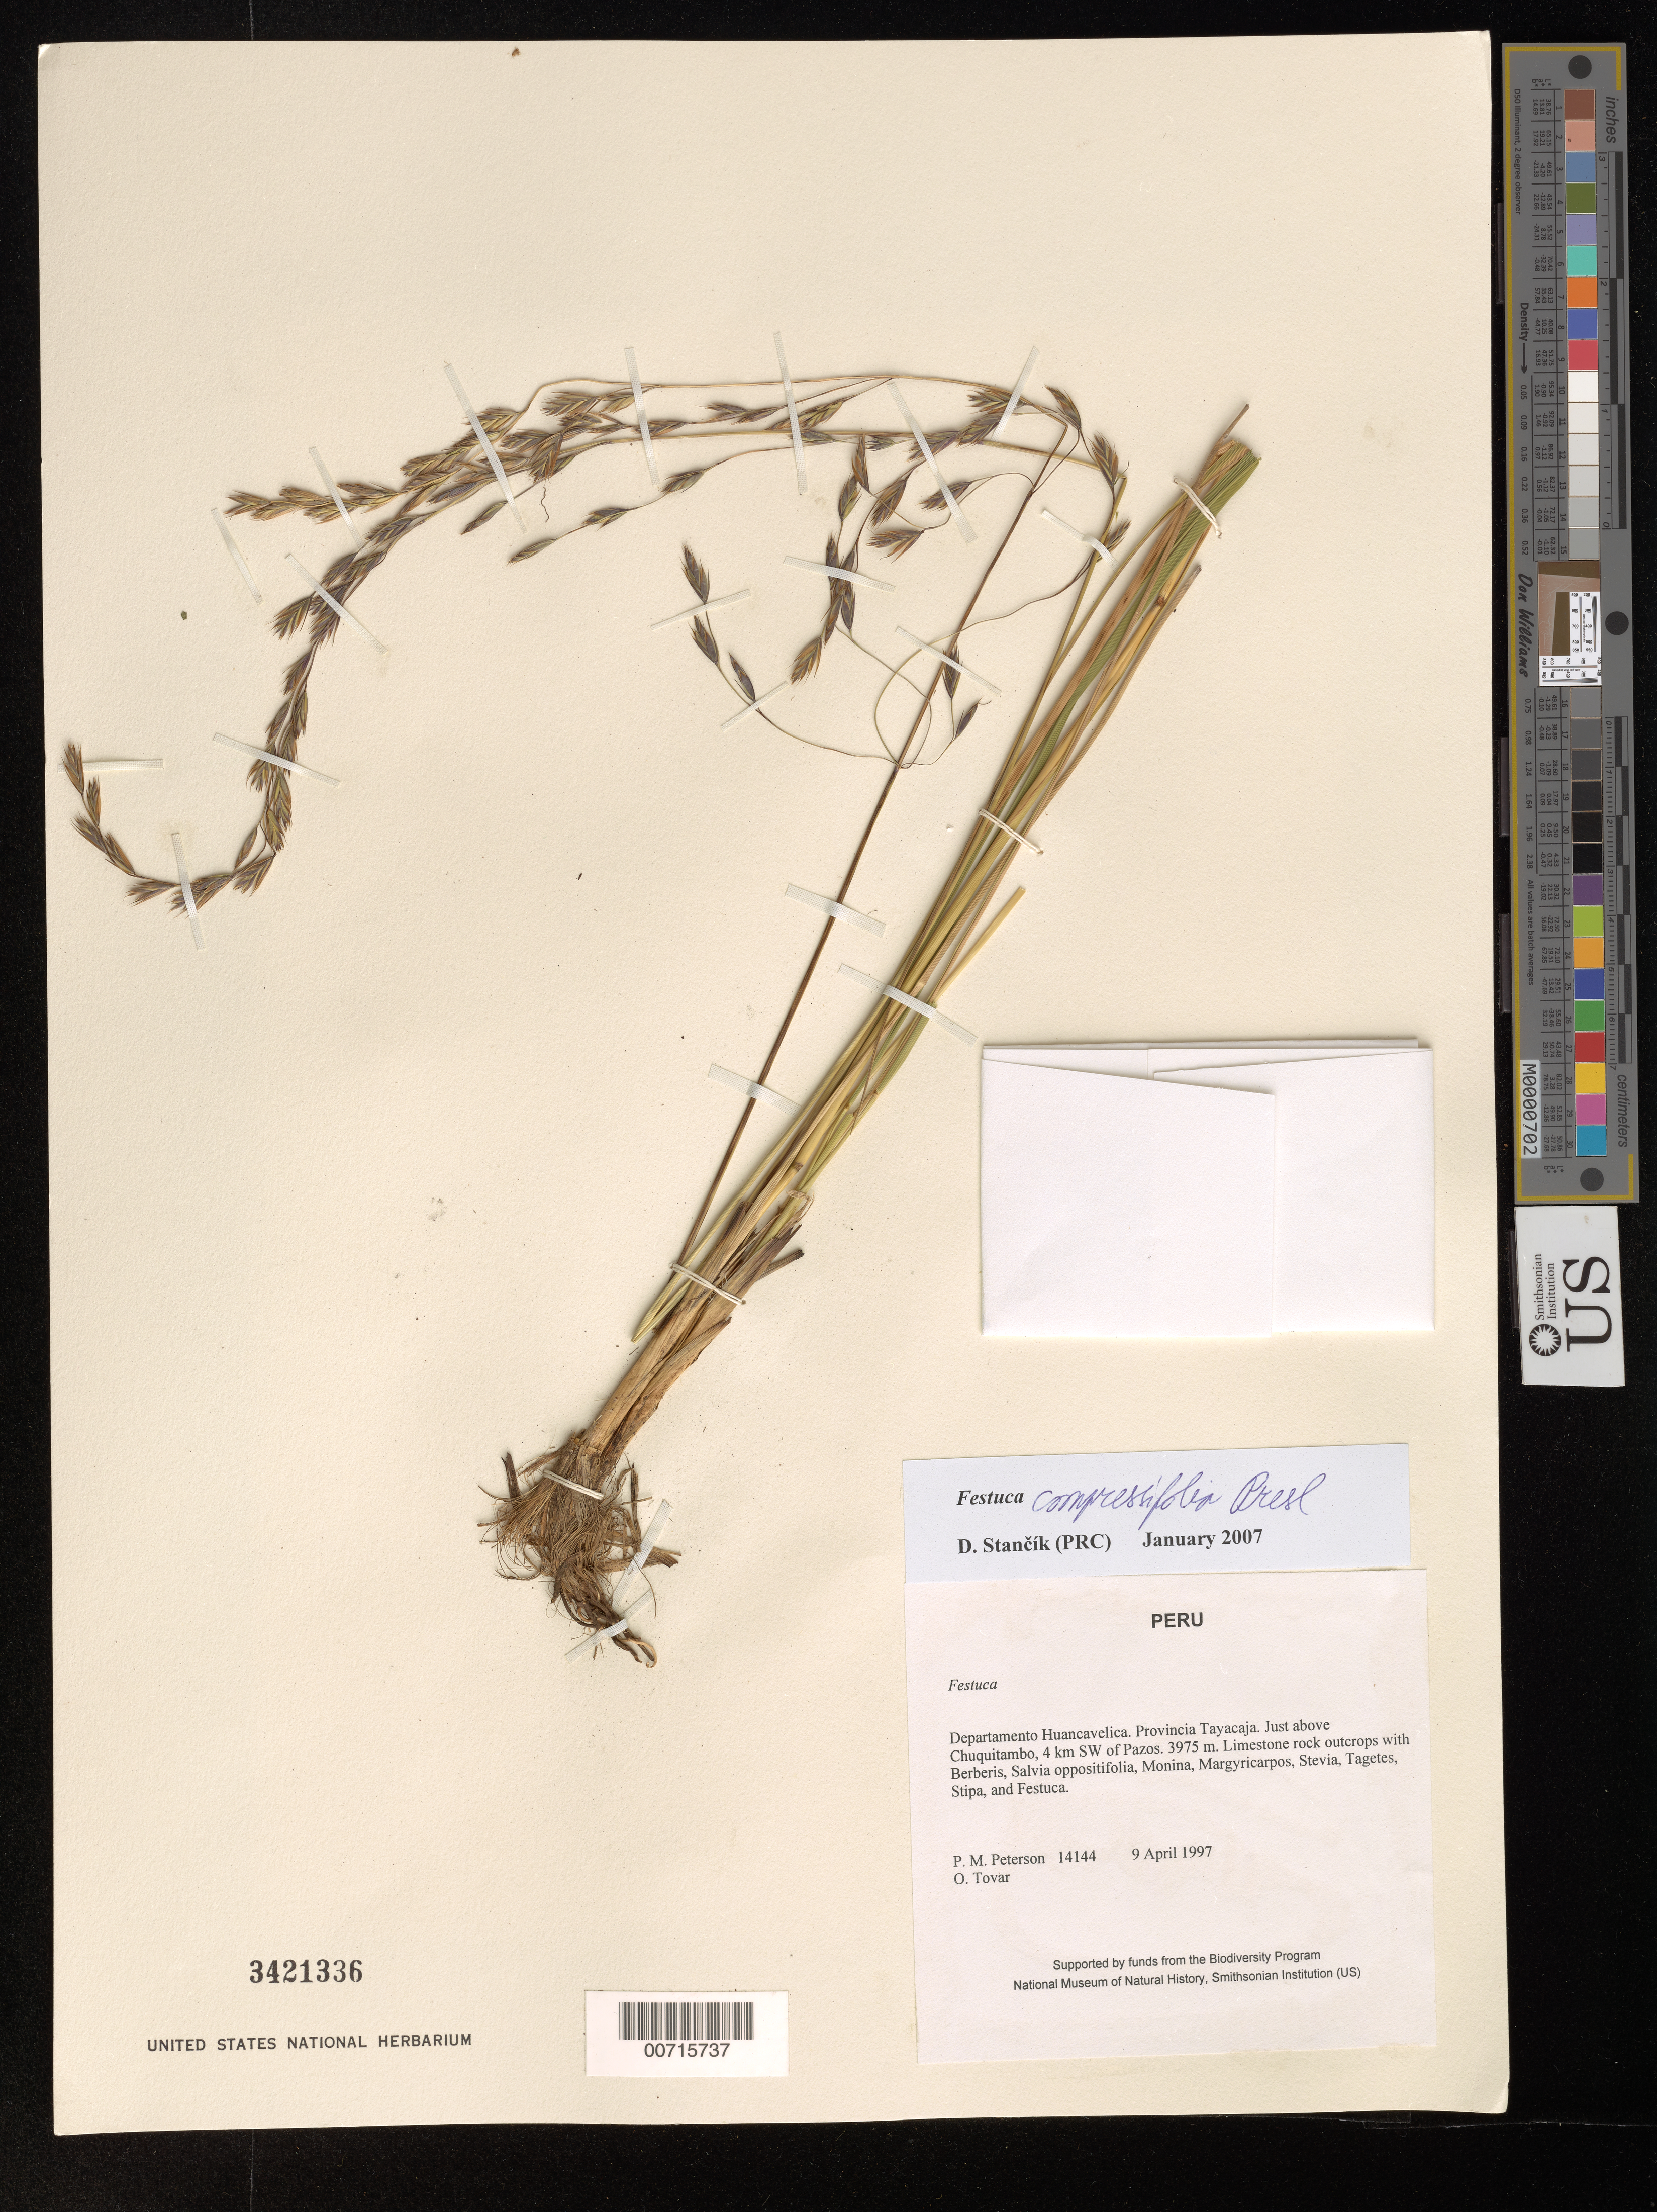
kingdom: Plantae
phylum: Tracheophyta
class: Liliopsida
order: Poales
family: Poaceae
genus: Festuca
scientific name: Festuca compressifolia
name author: J. Presl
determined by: Stancik, D.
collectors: P. M. Peterson & Ó. Tovar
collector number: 14144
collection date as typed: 09 Apr 1997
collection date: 1997-04-09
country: Peru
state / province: Huancavelica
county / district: Tayacaja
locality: Just above Chuquitambo, 4 km SW of Pazos.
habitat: Limestone rock outcrops with Berberis, Salvia oppositifolia, Monina, Margyricarpos, Stevia, Tagetes, Stipa, and Festuca.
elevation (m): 3975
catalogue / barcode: US 3421336